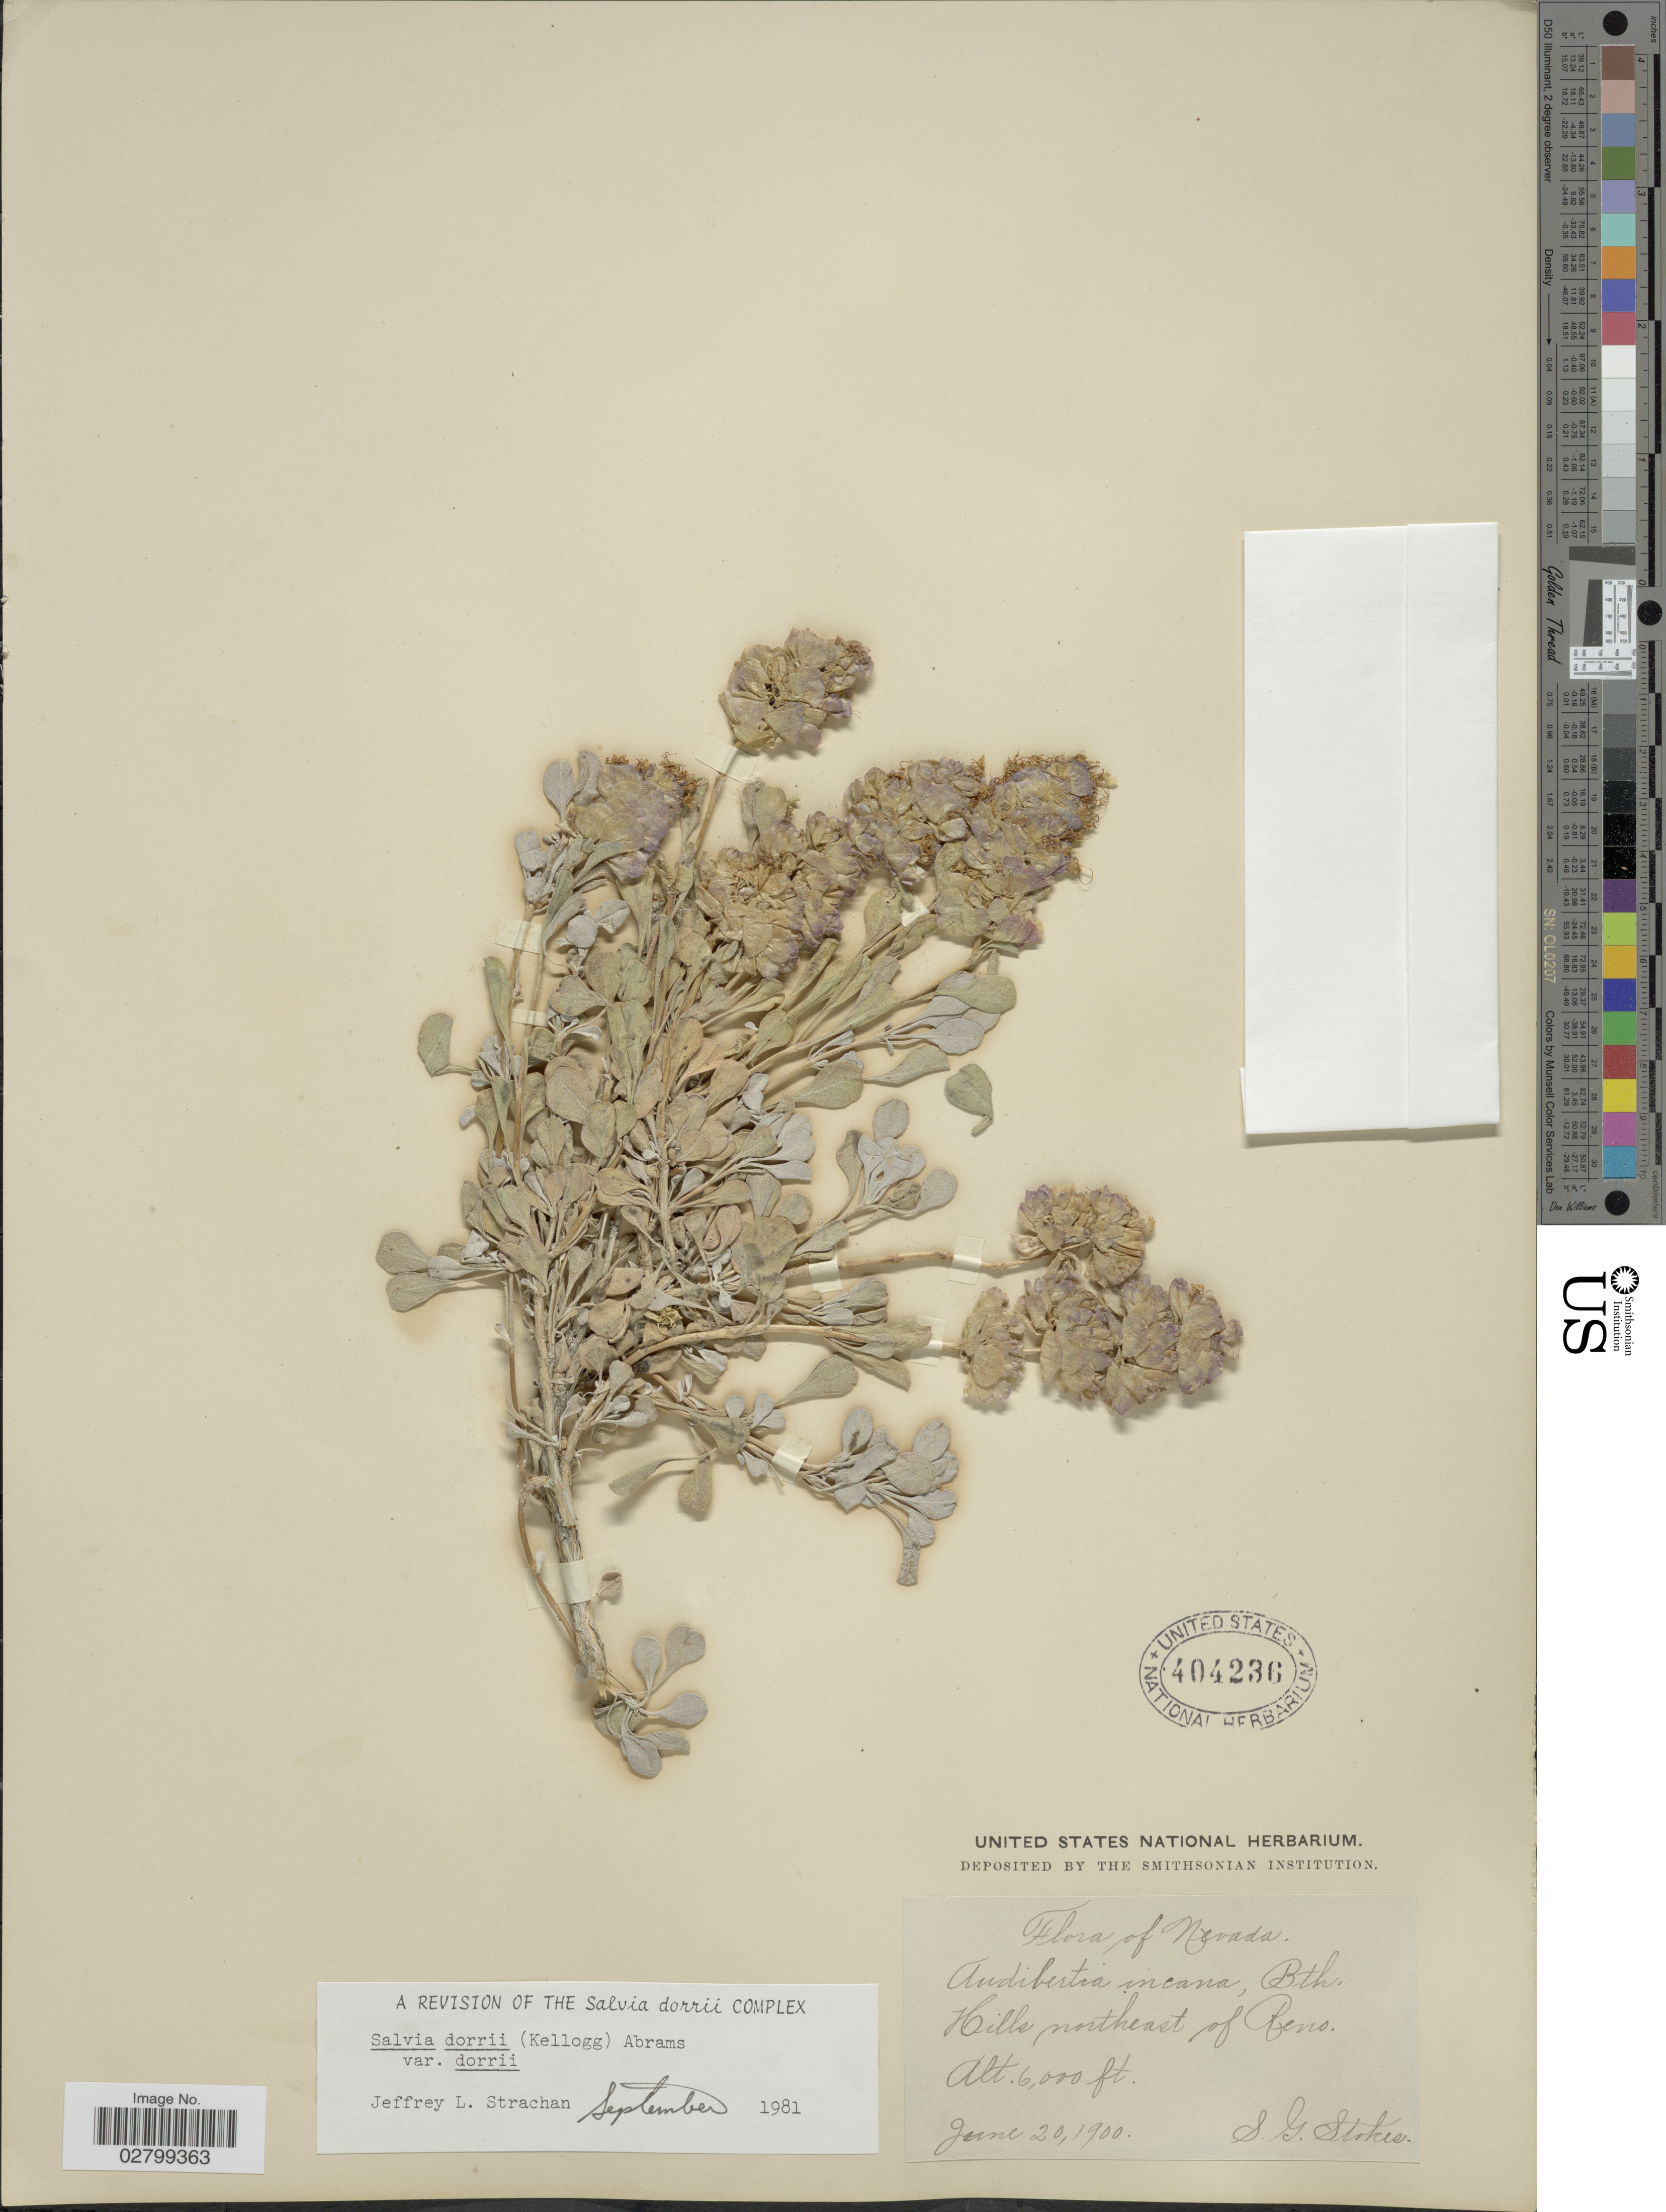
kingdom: Plantae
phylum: Tracheophyta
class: Magnoliopsida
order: Lamiales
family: Lamiaceae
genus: Salvia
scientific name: Salvia dorrii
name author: (Kellogg) Abrams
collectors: S. G. Stokes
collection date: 1900-06-20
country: United States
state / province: Nevada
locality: Hills northeast of Reno.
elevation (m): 1829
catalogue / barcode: US 404236